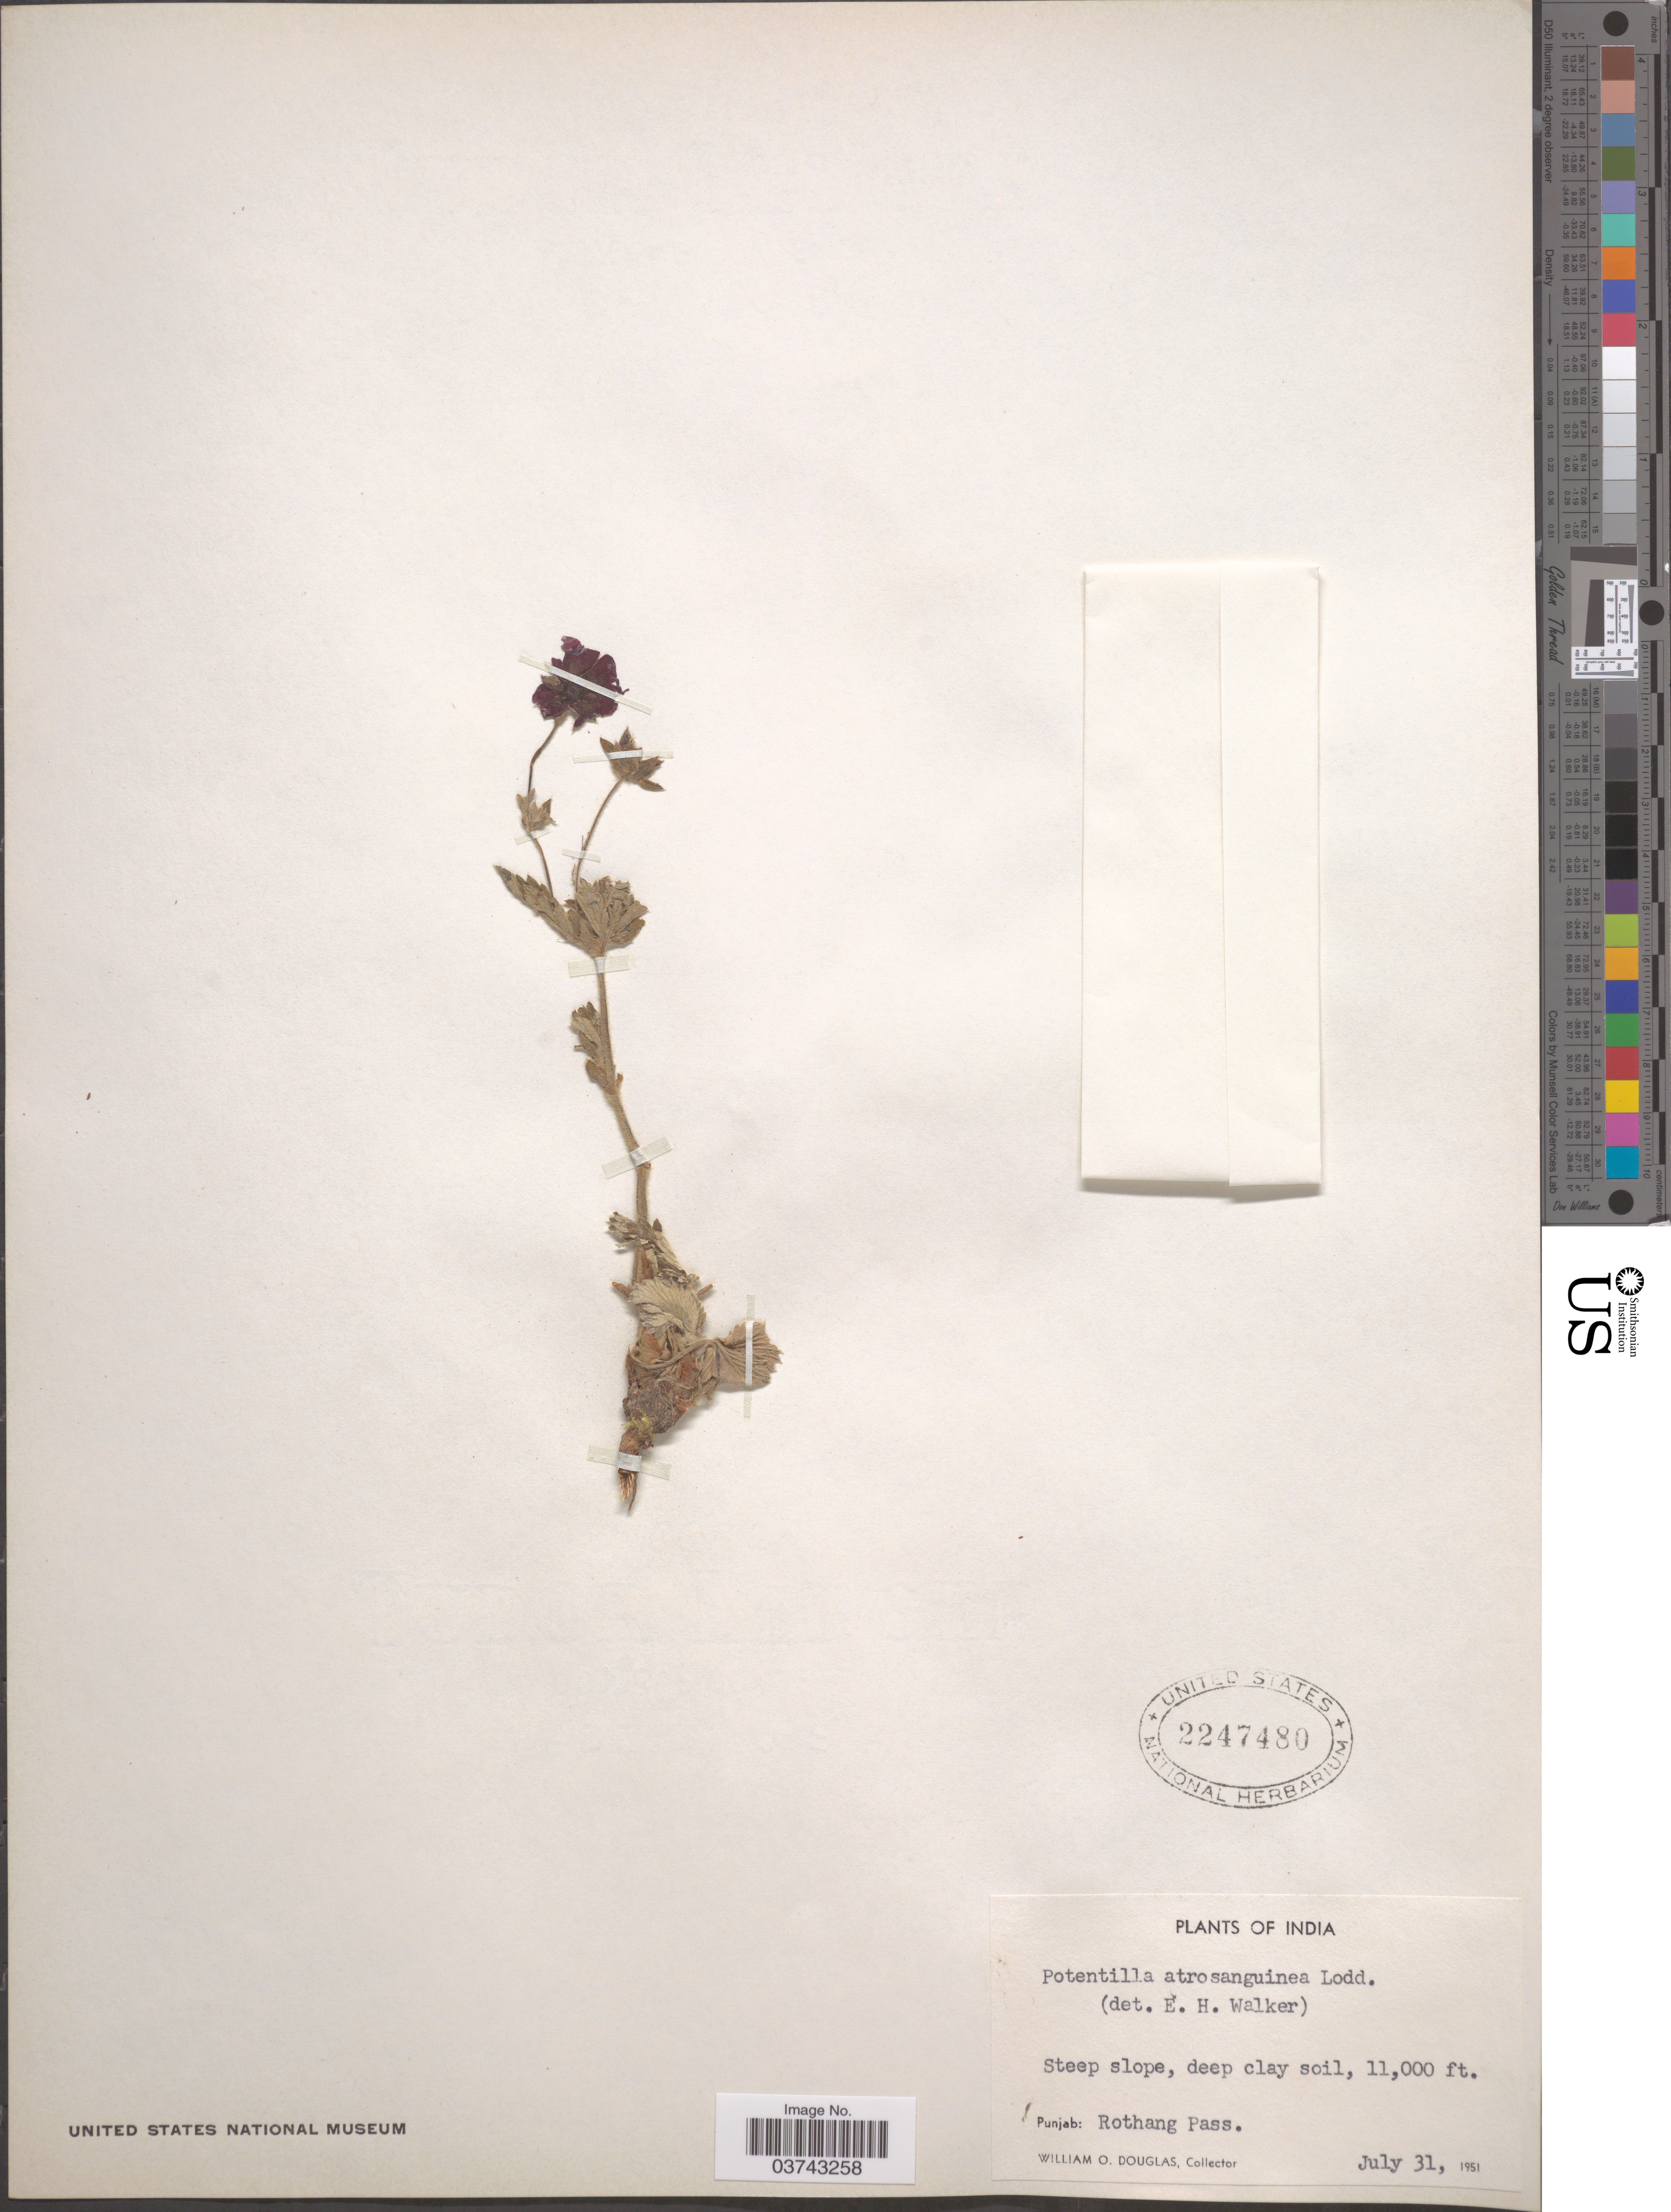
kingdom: Plantae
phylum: Tracheophyta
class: Magnoliopsida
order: Rosales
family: Rosaceae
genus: Potentilla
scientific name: Potentilla atrosanguinea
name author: G. Lodd. ex D. Don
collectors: W. Douglas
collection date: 1951-07-31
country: India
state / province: Punjab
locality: Rothang Pass.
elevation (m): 3353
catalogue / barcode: US 2247480